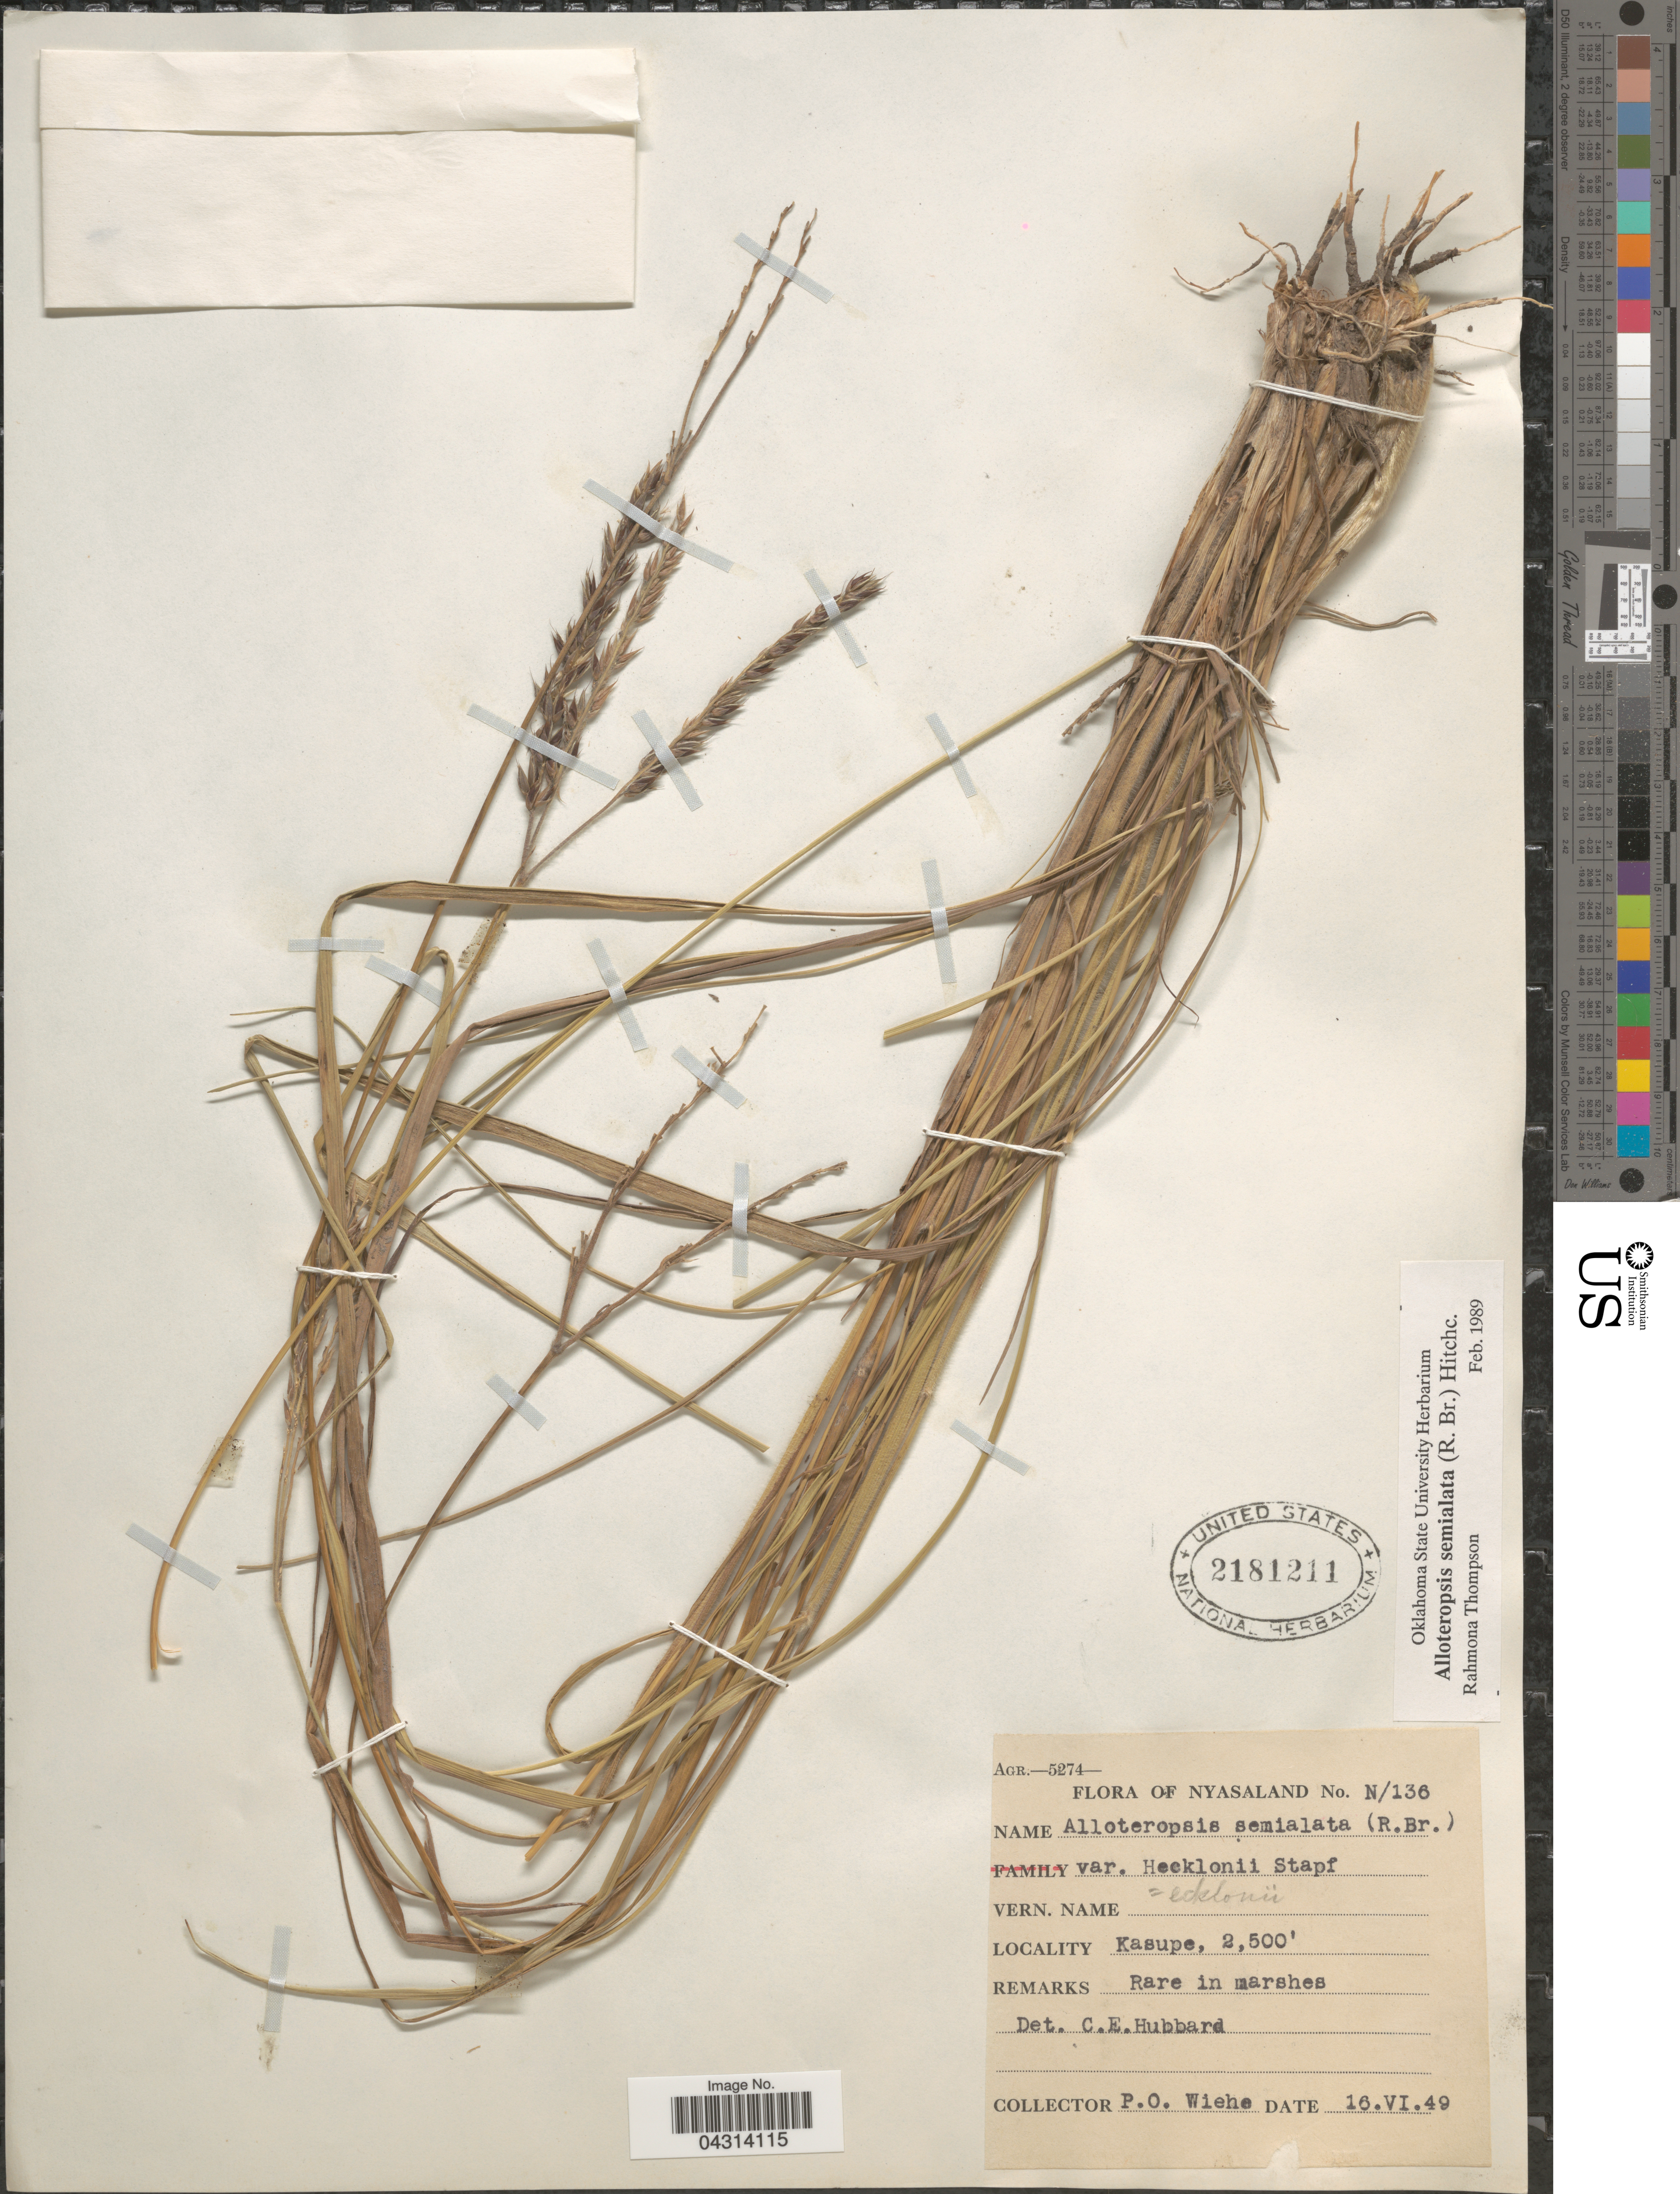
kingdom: Plantae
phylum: Tracheophyta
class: Liliopsida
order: Poales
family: Poaceae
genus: Alloteropsis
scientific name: Alloteropsis semialata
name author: (R. Br.) Hitchc.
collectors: P. Wiehe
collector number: N/136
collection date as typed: Transcribed d/m/y: 16/6/49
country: Malawi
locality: Nyasaland. Kasupe.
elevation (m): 762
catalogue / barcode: US 2181211